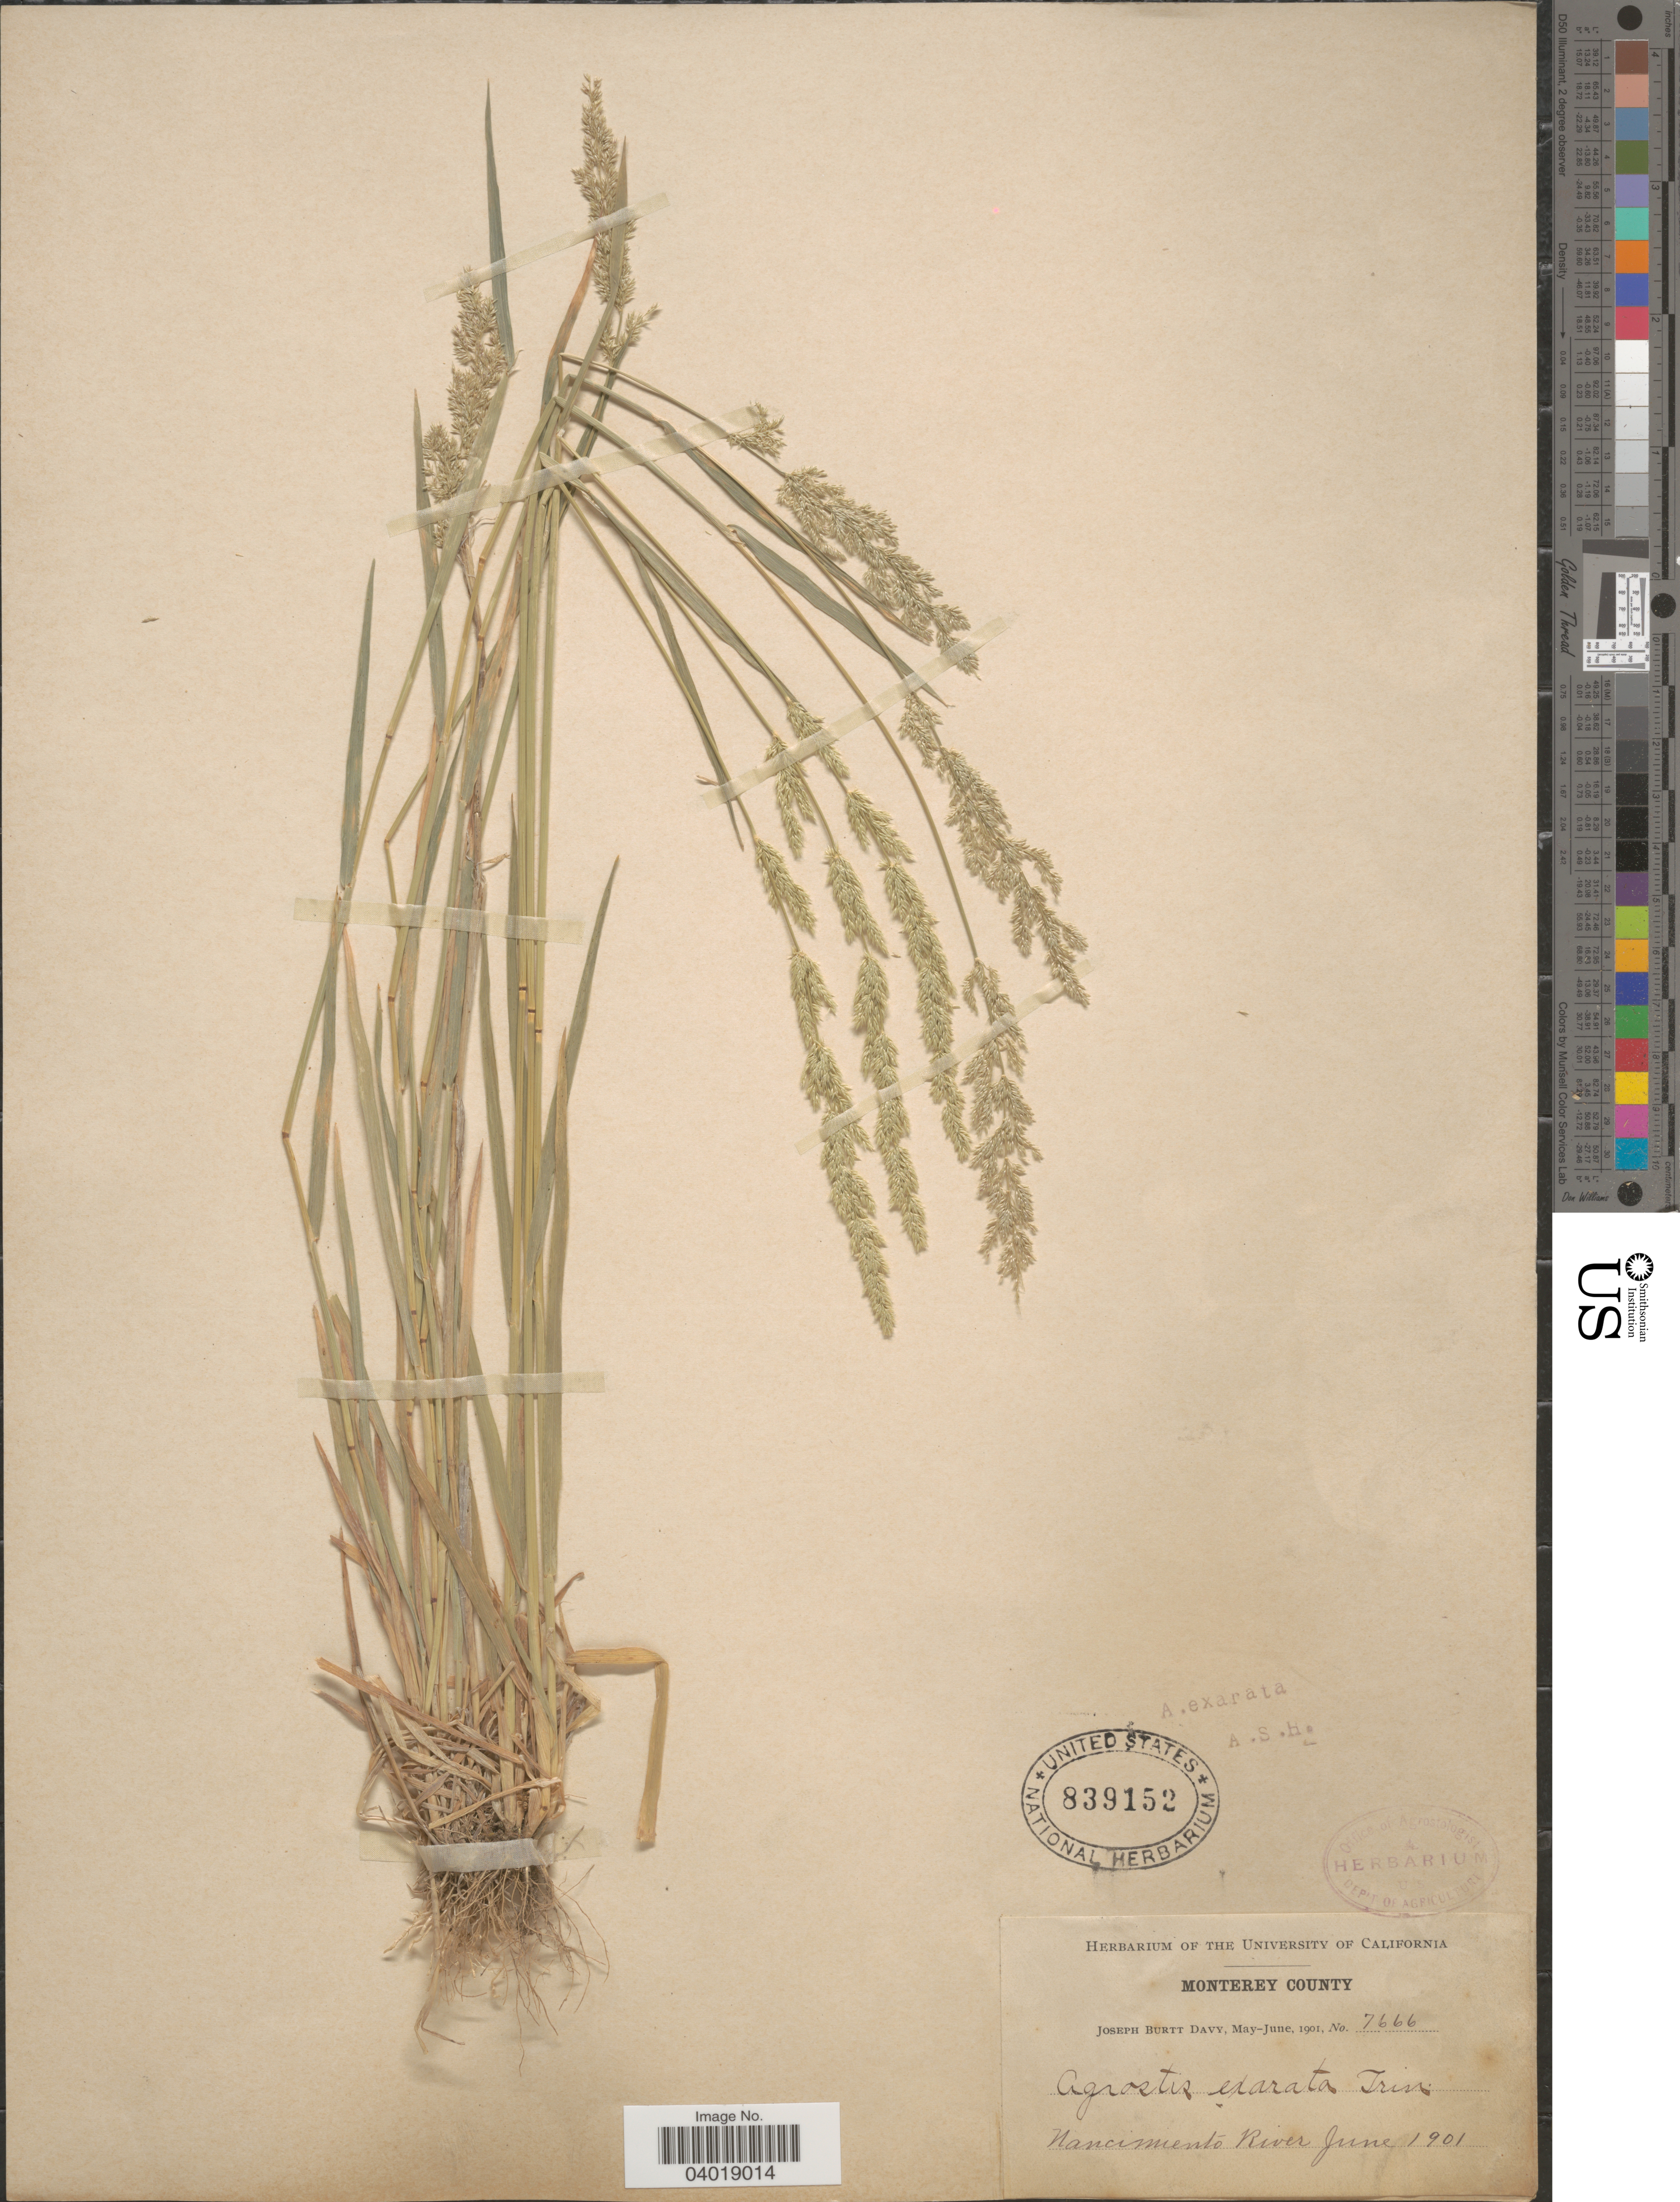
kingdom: Plantae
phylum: Tracheophyta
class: Liliopsida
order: Poales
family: Poaceae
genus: Agrostis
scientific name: Agrostis exarata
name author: Trin.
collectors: J. Burtt Davy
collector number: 7666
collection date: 1901-06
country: United States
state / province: California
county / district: Monterey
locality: Monterey County. Nancimiento River.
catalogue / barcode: US 839152